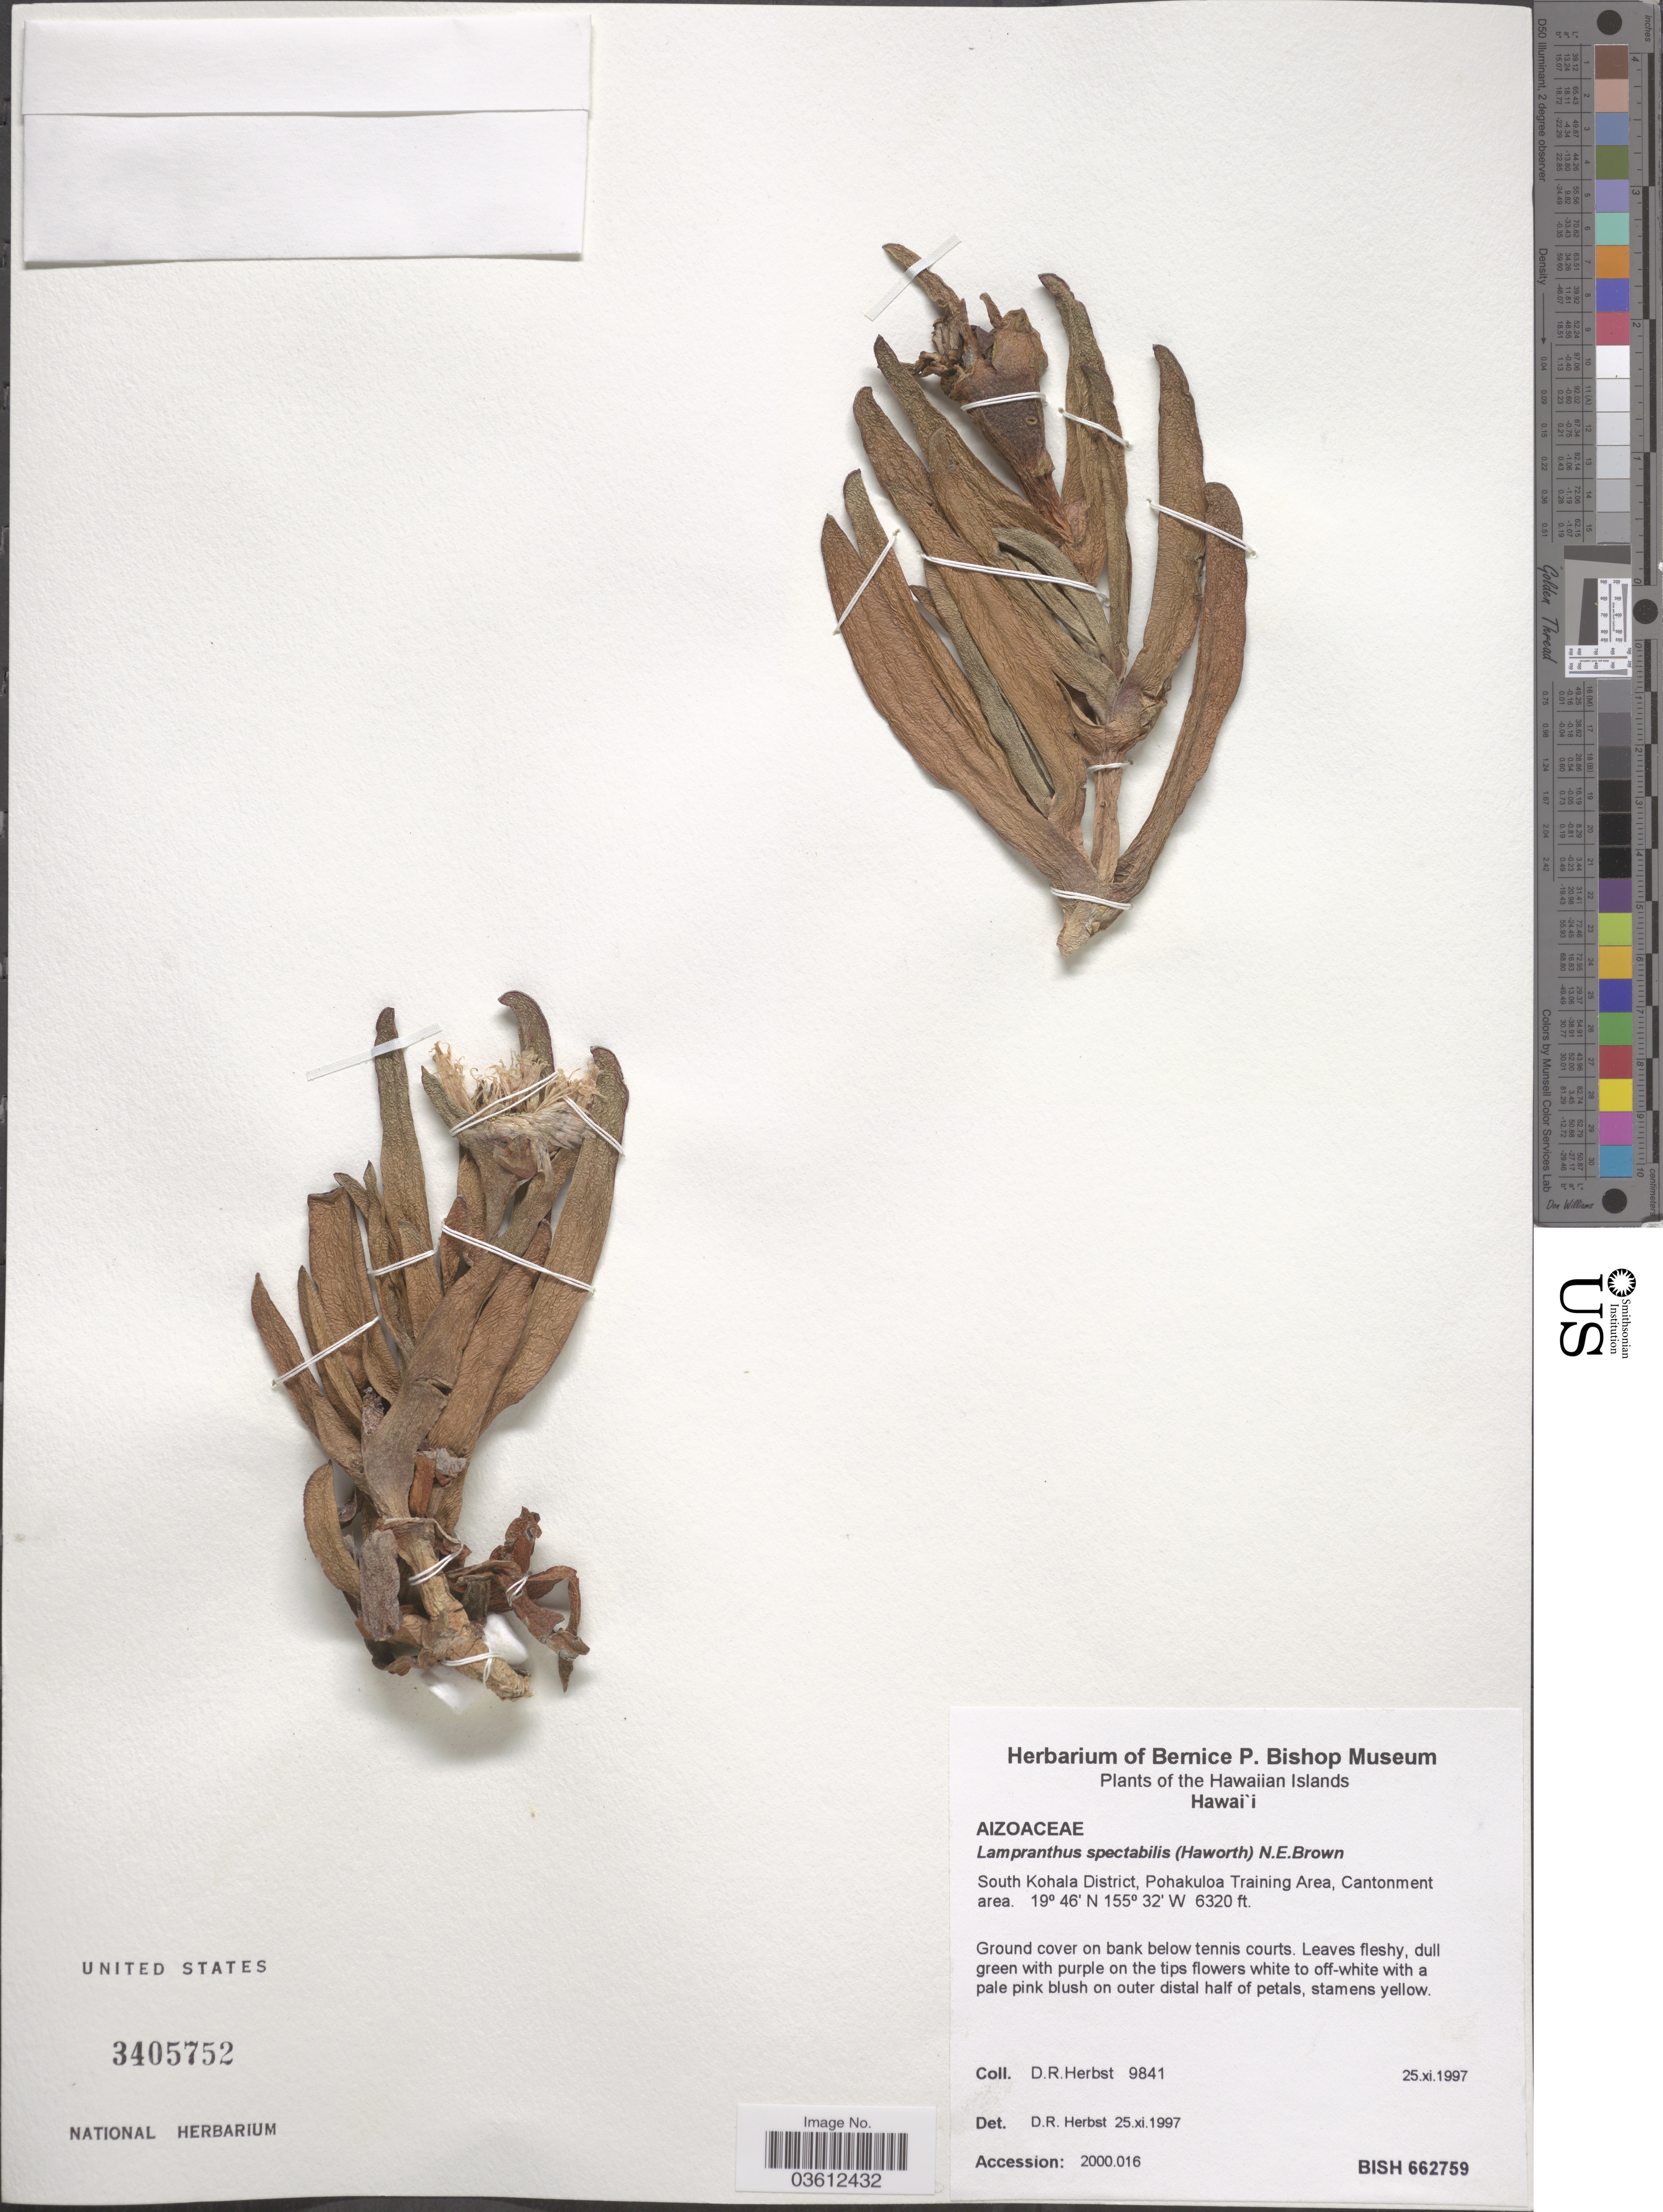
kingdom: Plantae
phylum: Tracheophyta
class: Magnoliopsida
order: Caryophyllales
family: Aizoaceae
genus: Lampranthus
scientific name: Lampranthus spectabilis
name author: (Haw.) N.E. Br.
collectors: D. R. Herbst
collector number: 9841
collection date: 1997-11-25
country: United States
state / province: Hawaii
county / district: Hawaii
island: Hawaii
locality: South Kohala District, Pohakuloa Training Area, Cantonment area.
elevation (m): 1926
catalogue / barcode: US 3405752